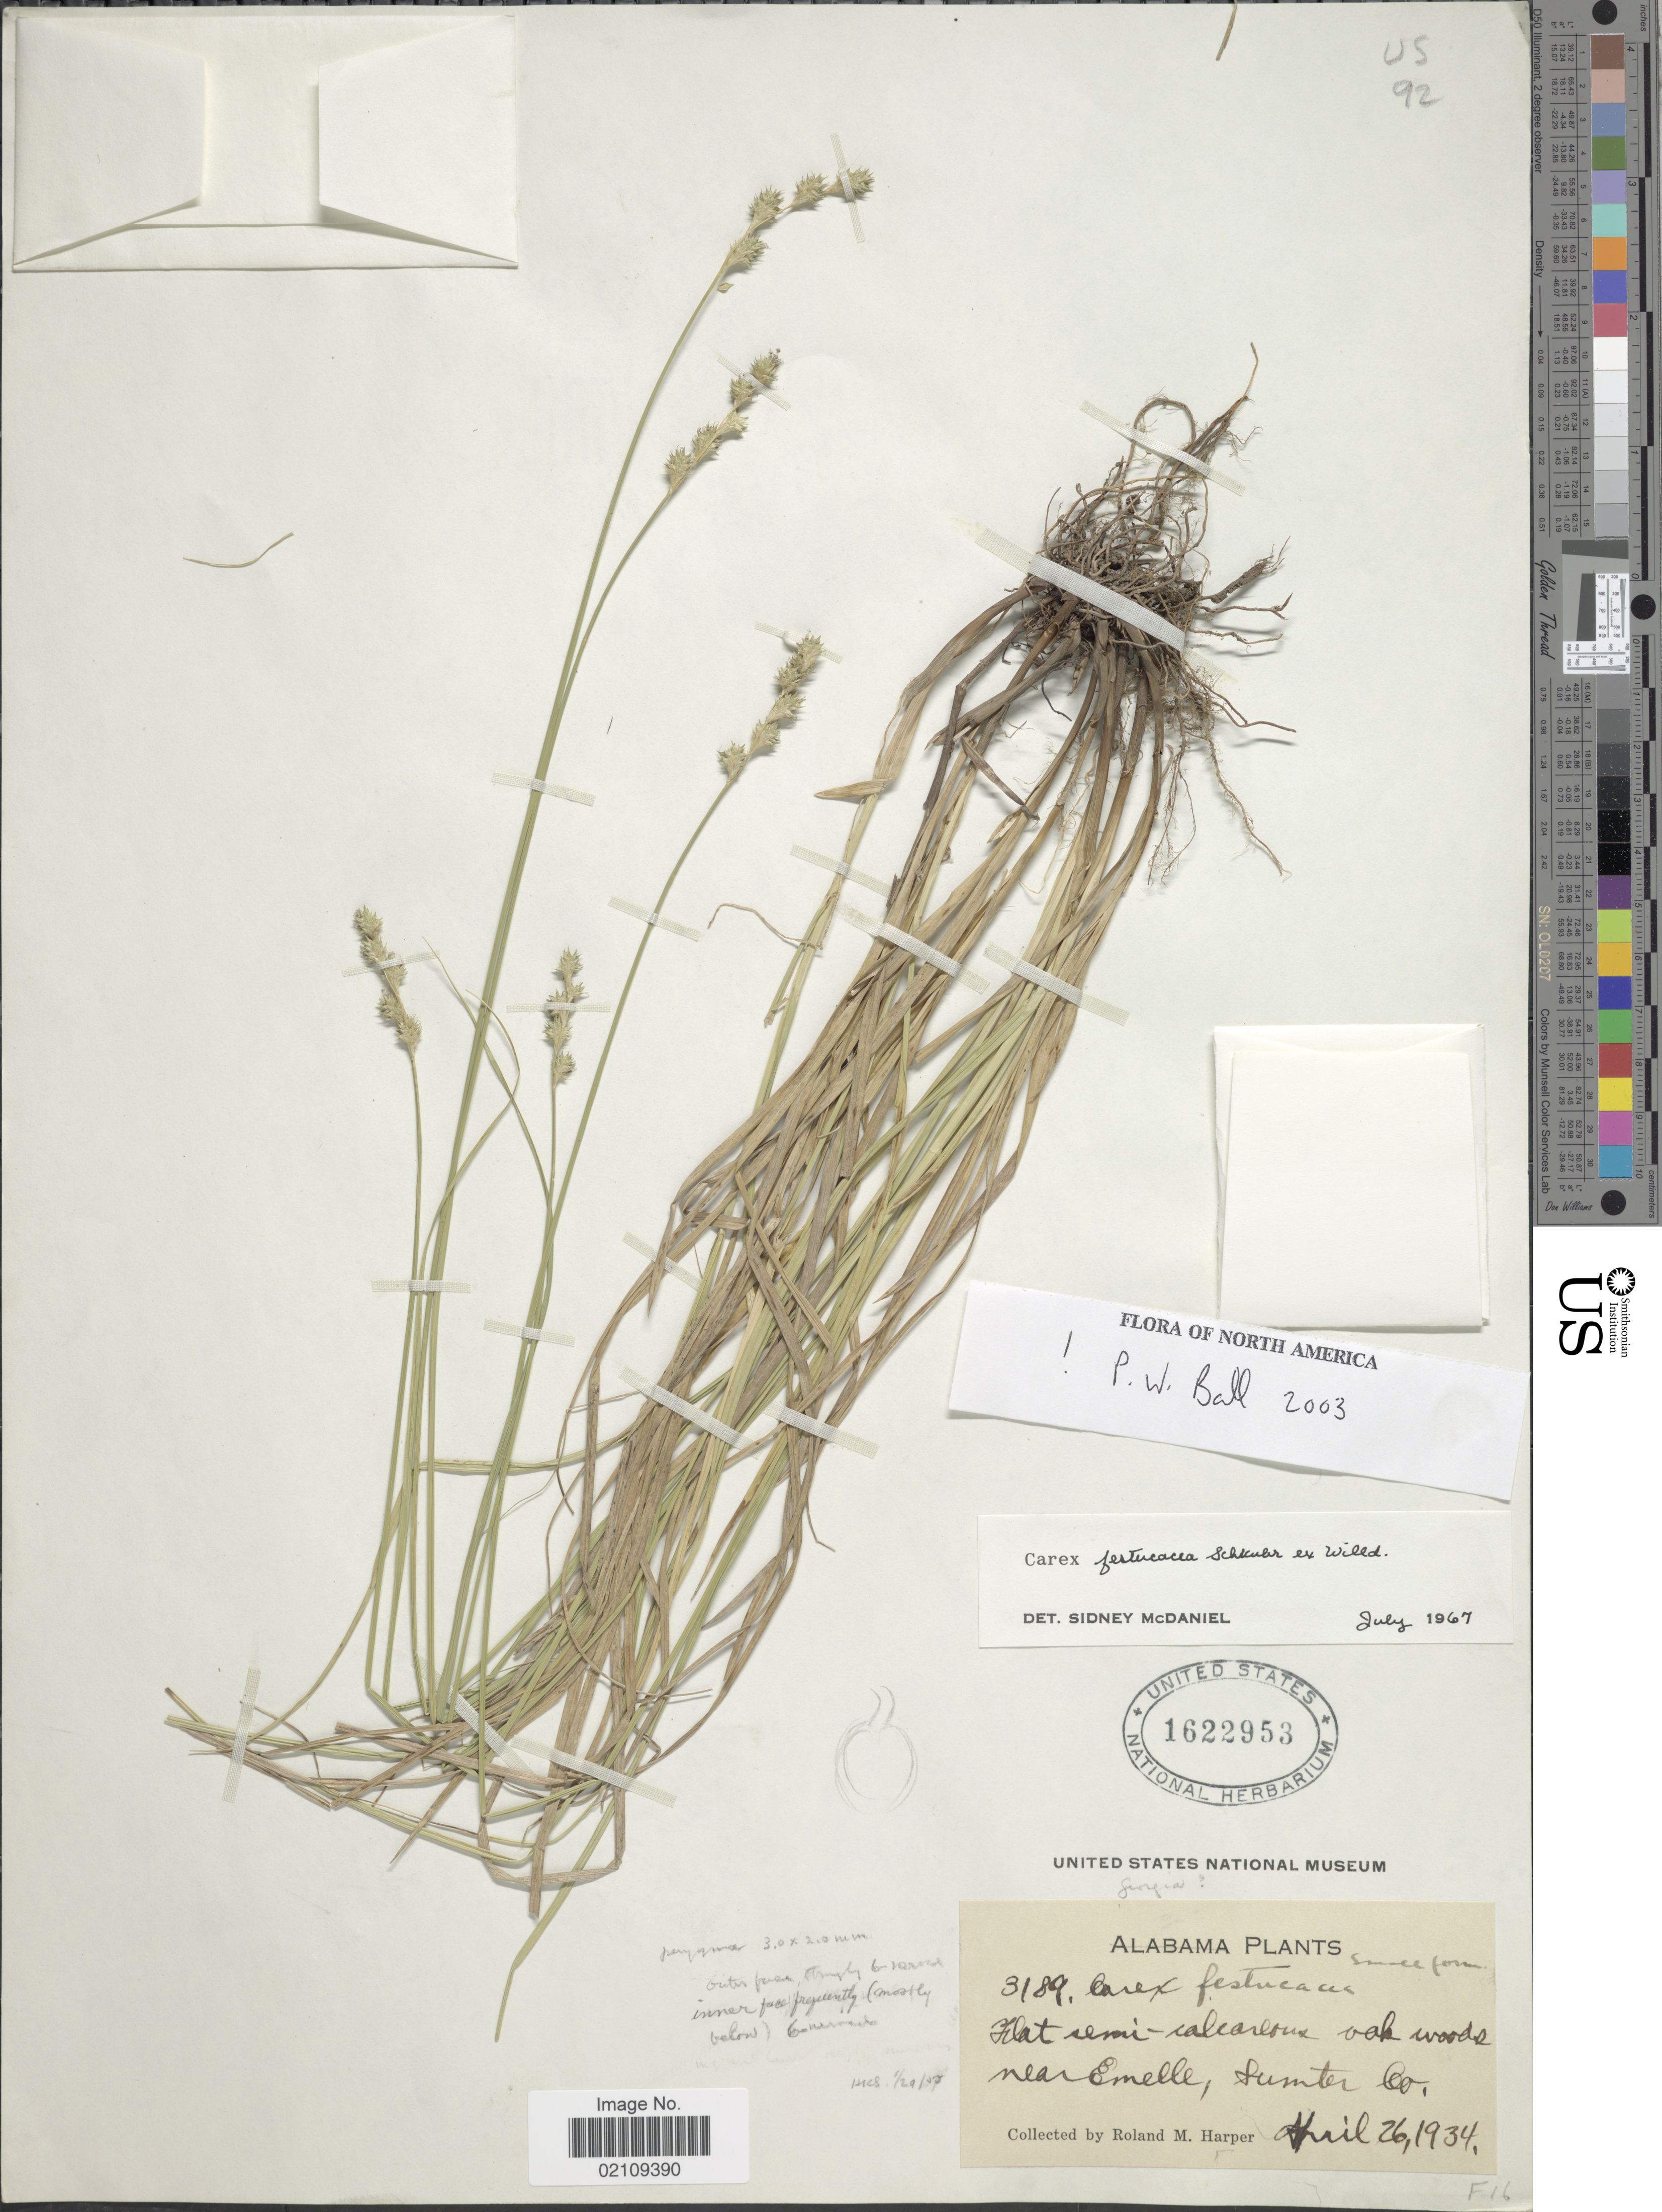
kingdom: Plantae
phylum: Tracheophyta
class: Liliopsida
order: Poales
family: Cyperaceae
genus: Carex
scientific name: Carex festucacea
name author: Willd.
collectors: R. M. Harper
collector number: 3189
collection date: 1934-04-26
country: United States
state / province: Georgia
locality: Flat semi-calcareous oak woods near Emelle, Sumter Co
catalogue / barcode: US 1622953